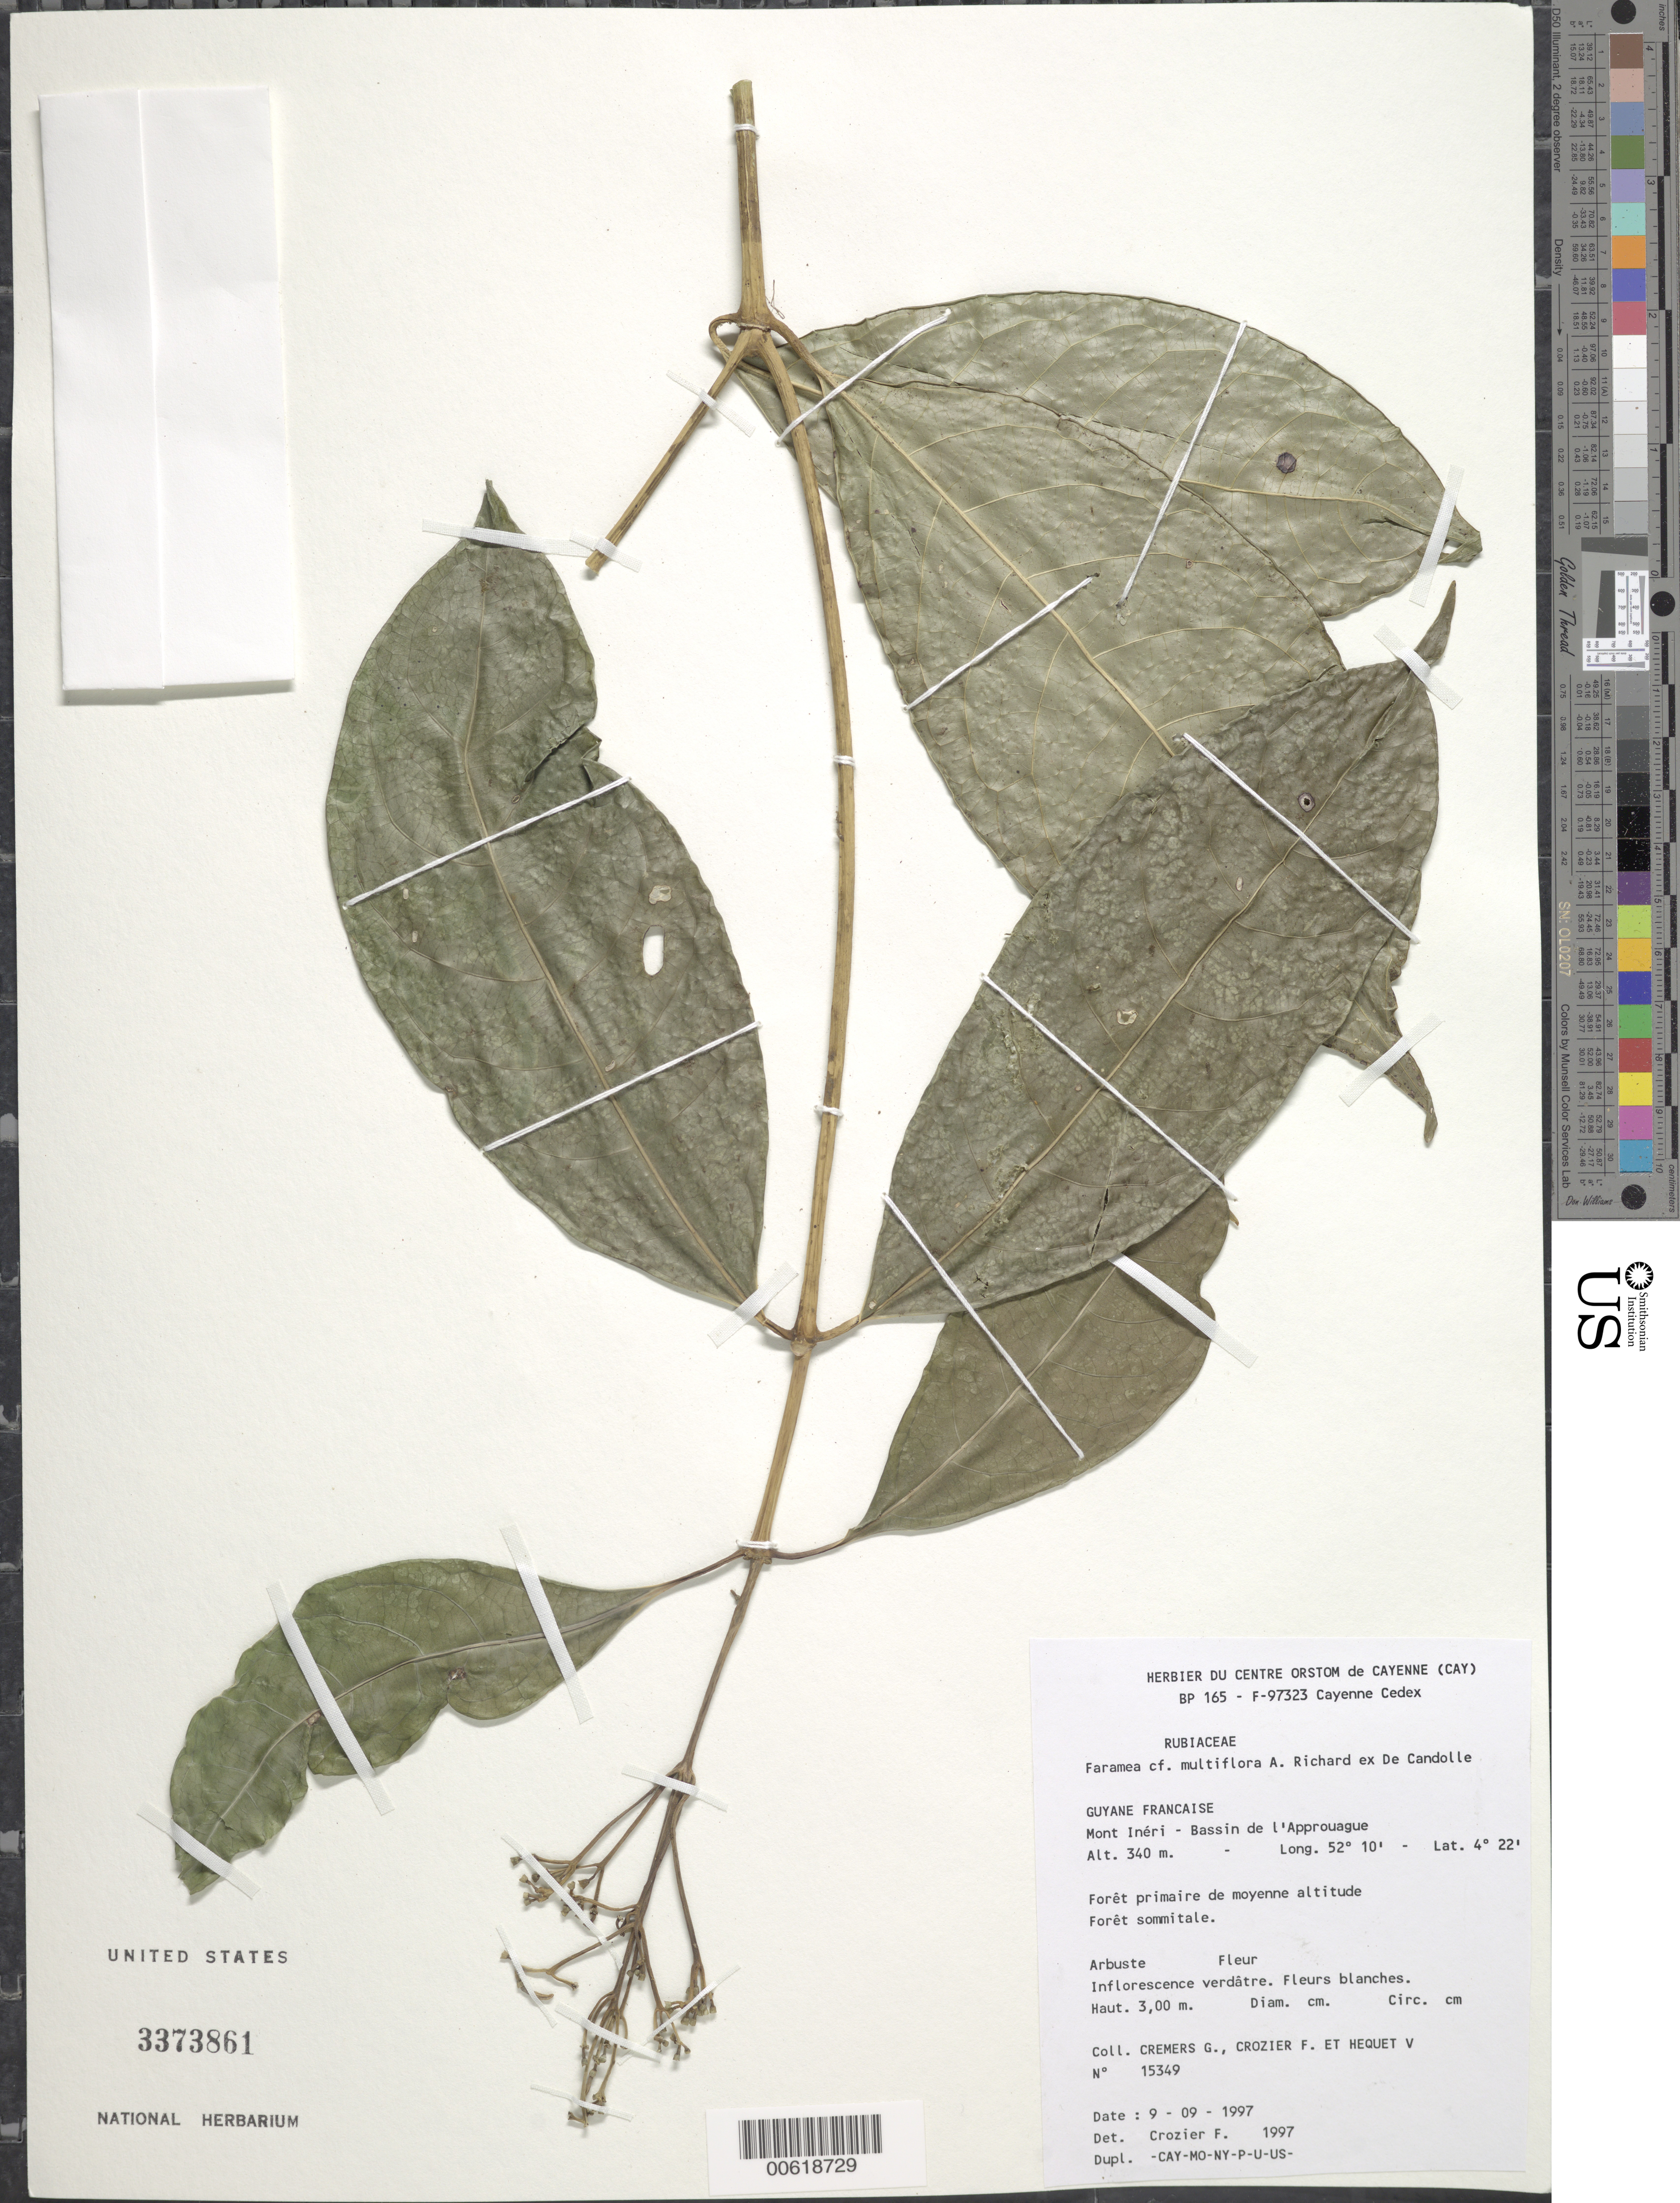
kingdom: Plantae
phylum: Tracheophyta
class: Magnoliopsida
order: Gentianales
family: Rubiaceae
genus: Faramea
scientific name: Faramea multiflora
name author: A. Rich. ex DC.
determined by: Crozier, F.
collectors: G. Cremers, F. Crozier & V. Hequet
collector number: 15349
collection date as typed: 9-Sep-97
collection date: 1997-09-09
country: French Guiana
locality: Mont Inéri, Bassin de l'Approuague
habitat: Foret primaire de moyenne altitude. Foret sommitale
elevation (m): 340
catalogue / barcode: US 3373861